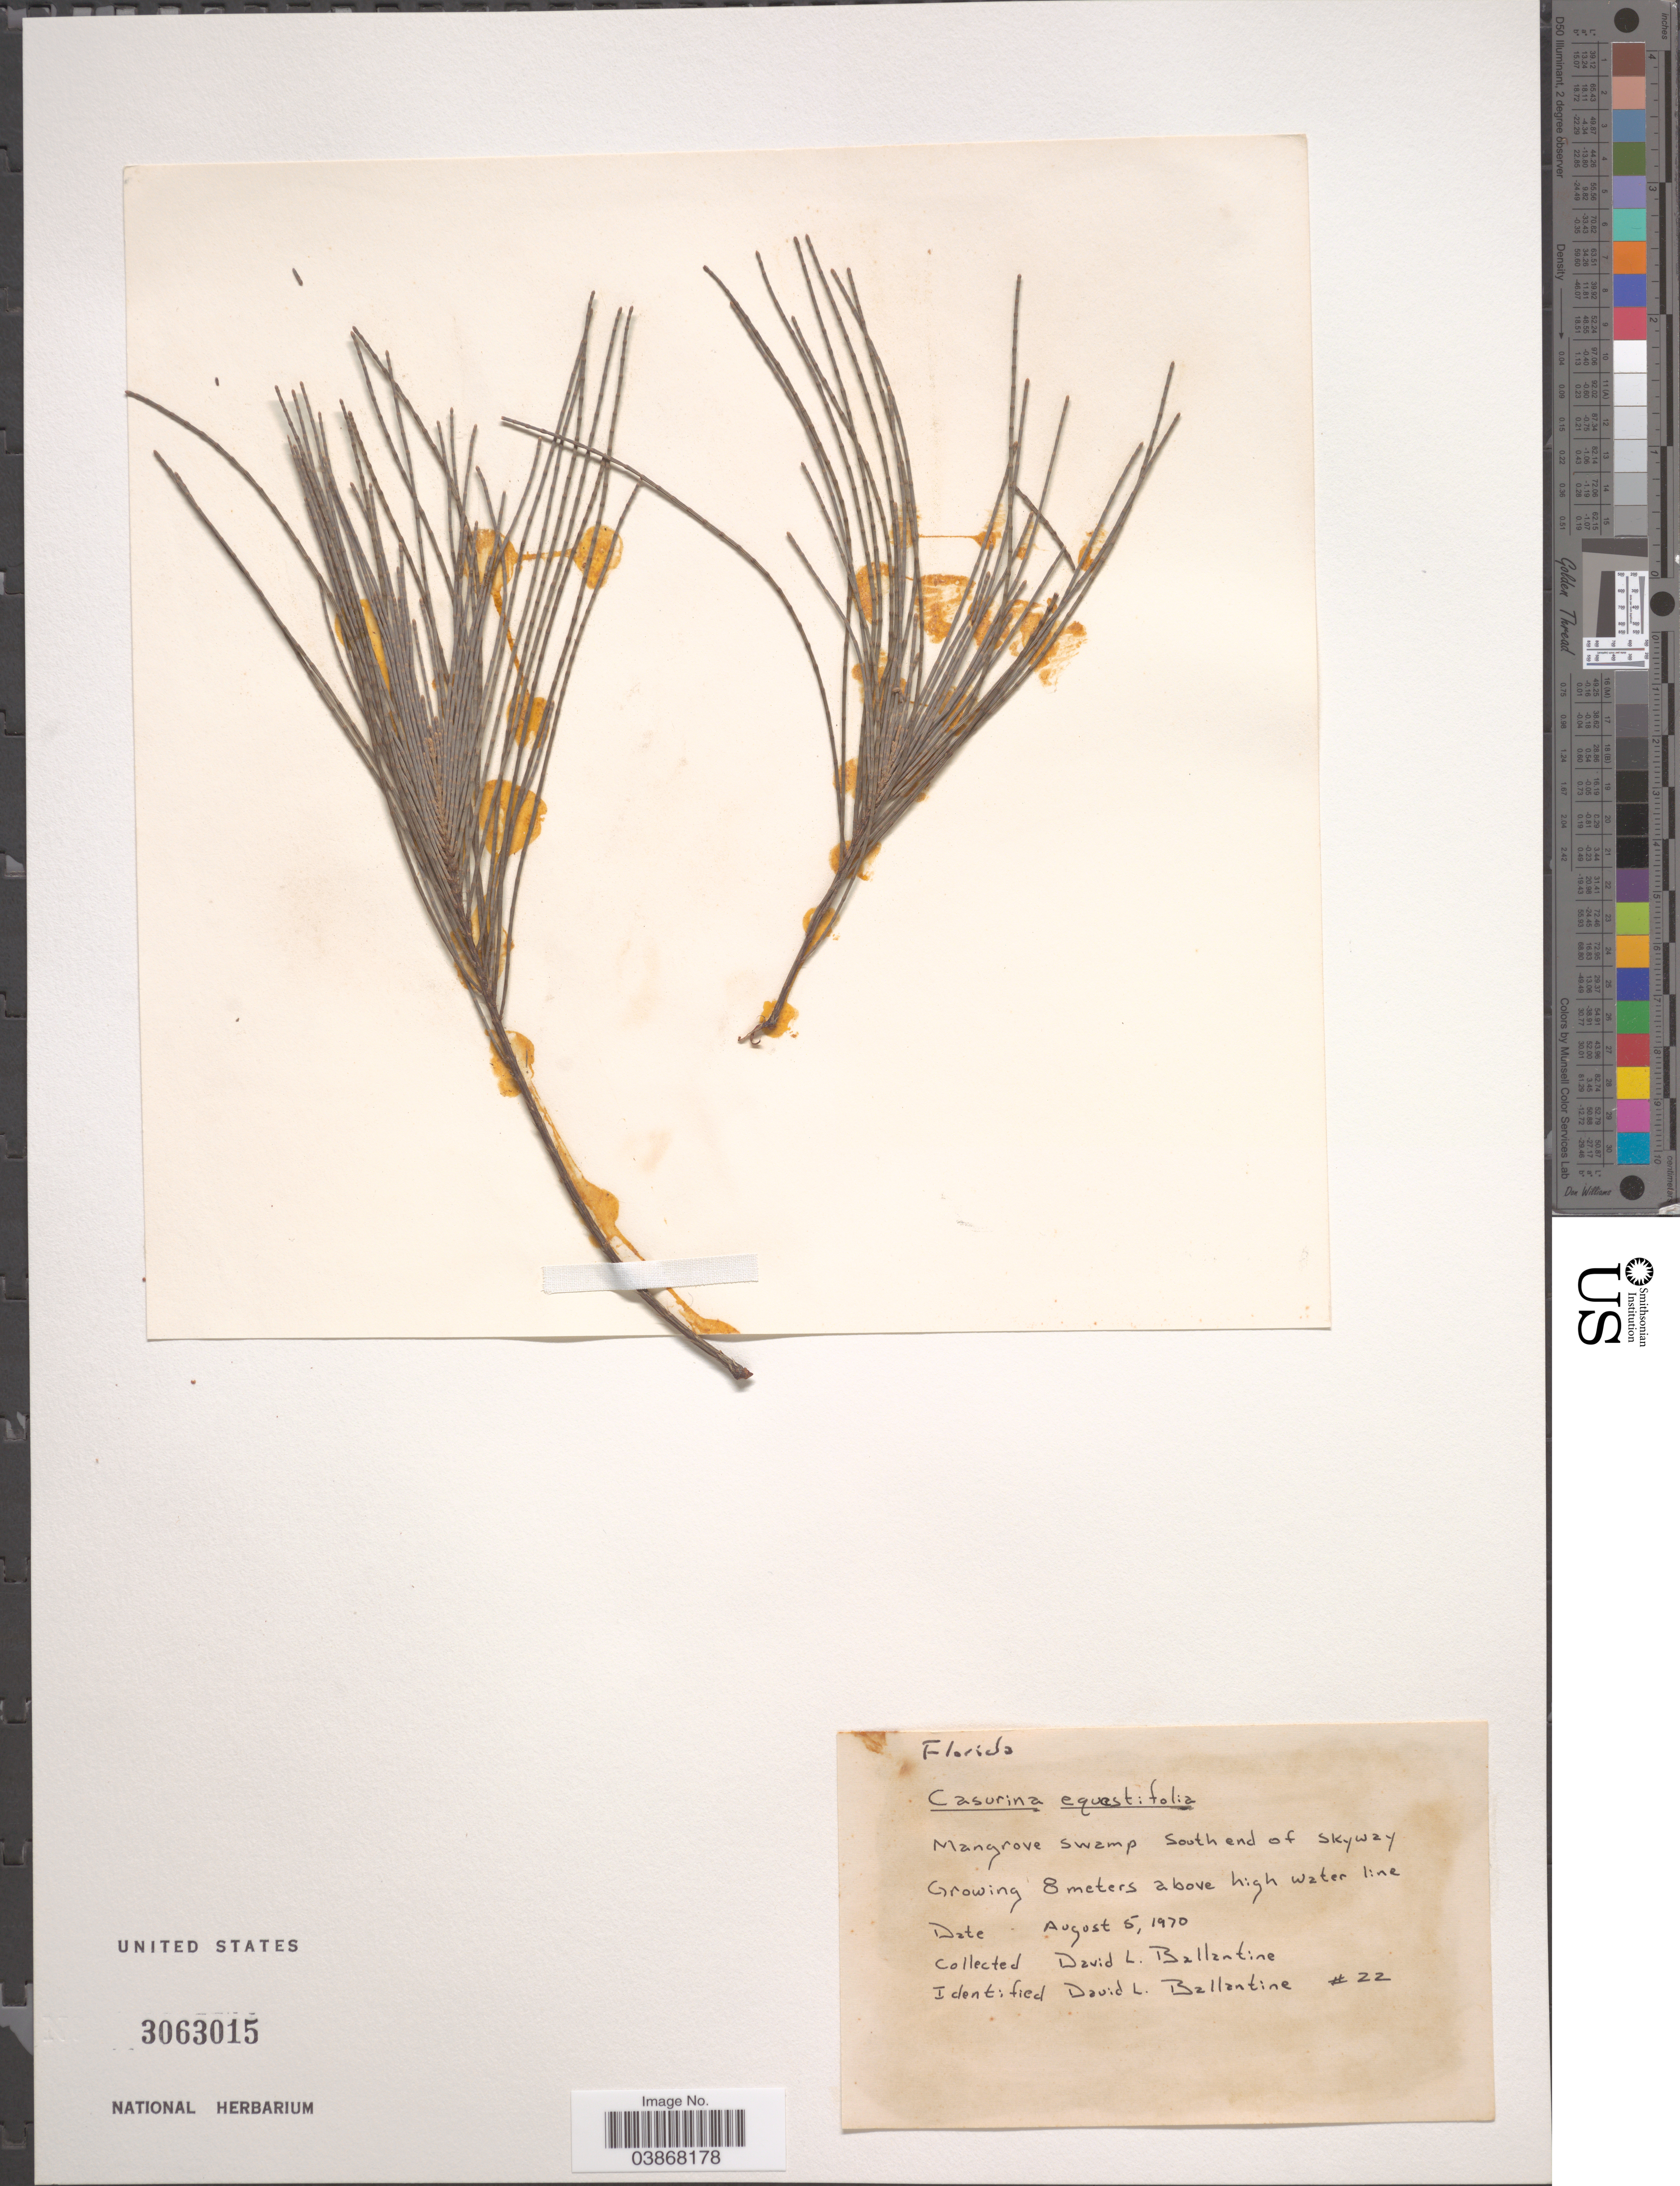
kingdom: Plantae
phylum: Tracheophyta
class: Magnoliopsida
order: Fagales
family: Casuarinaceae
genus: Casuarina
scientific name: Casuarina equisetifolia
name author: L.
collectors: D.L. Ballantine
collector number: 22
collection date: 1970-08-05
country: United States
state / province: Florida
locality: Mangrove Swamp, South end of Skyway.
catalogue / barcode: US 3063015